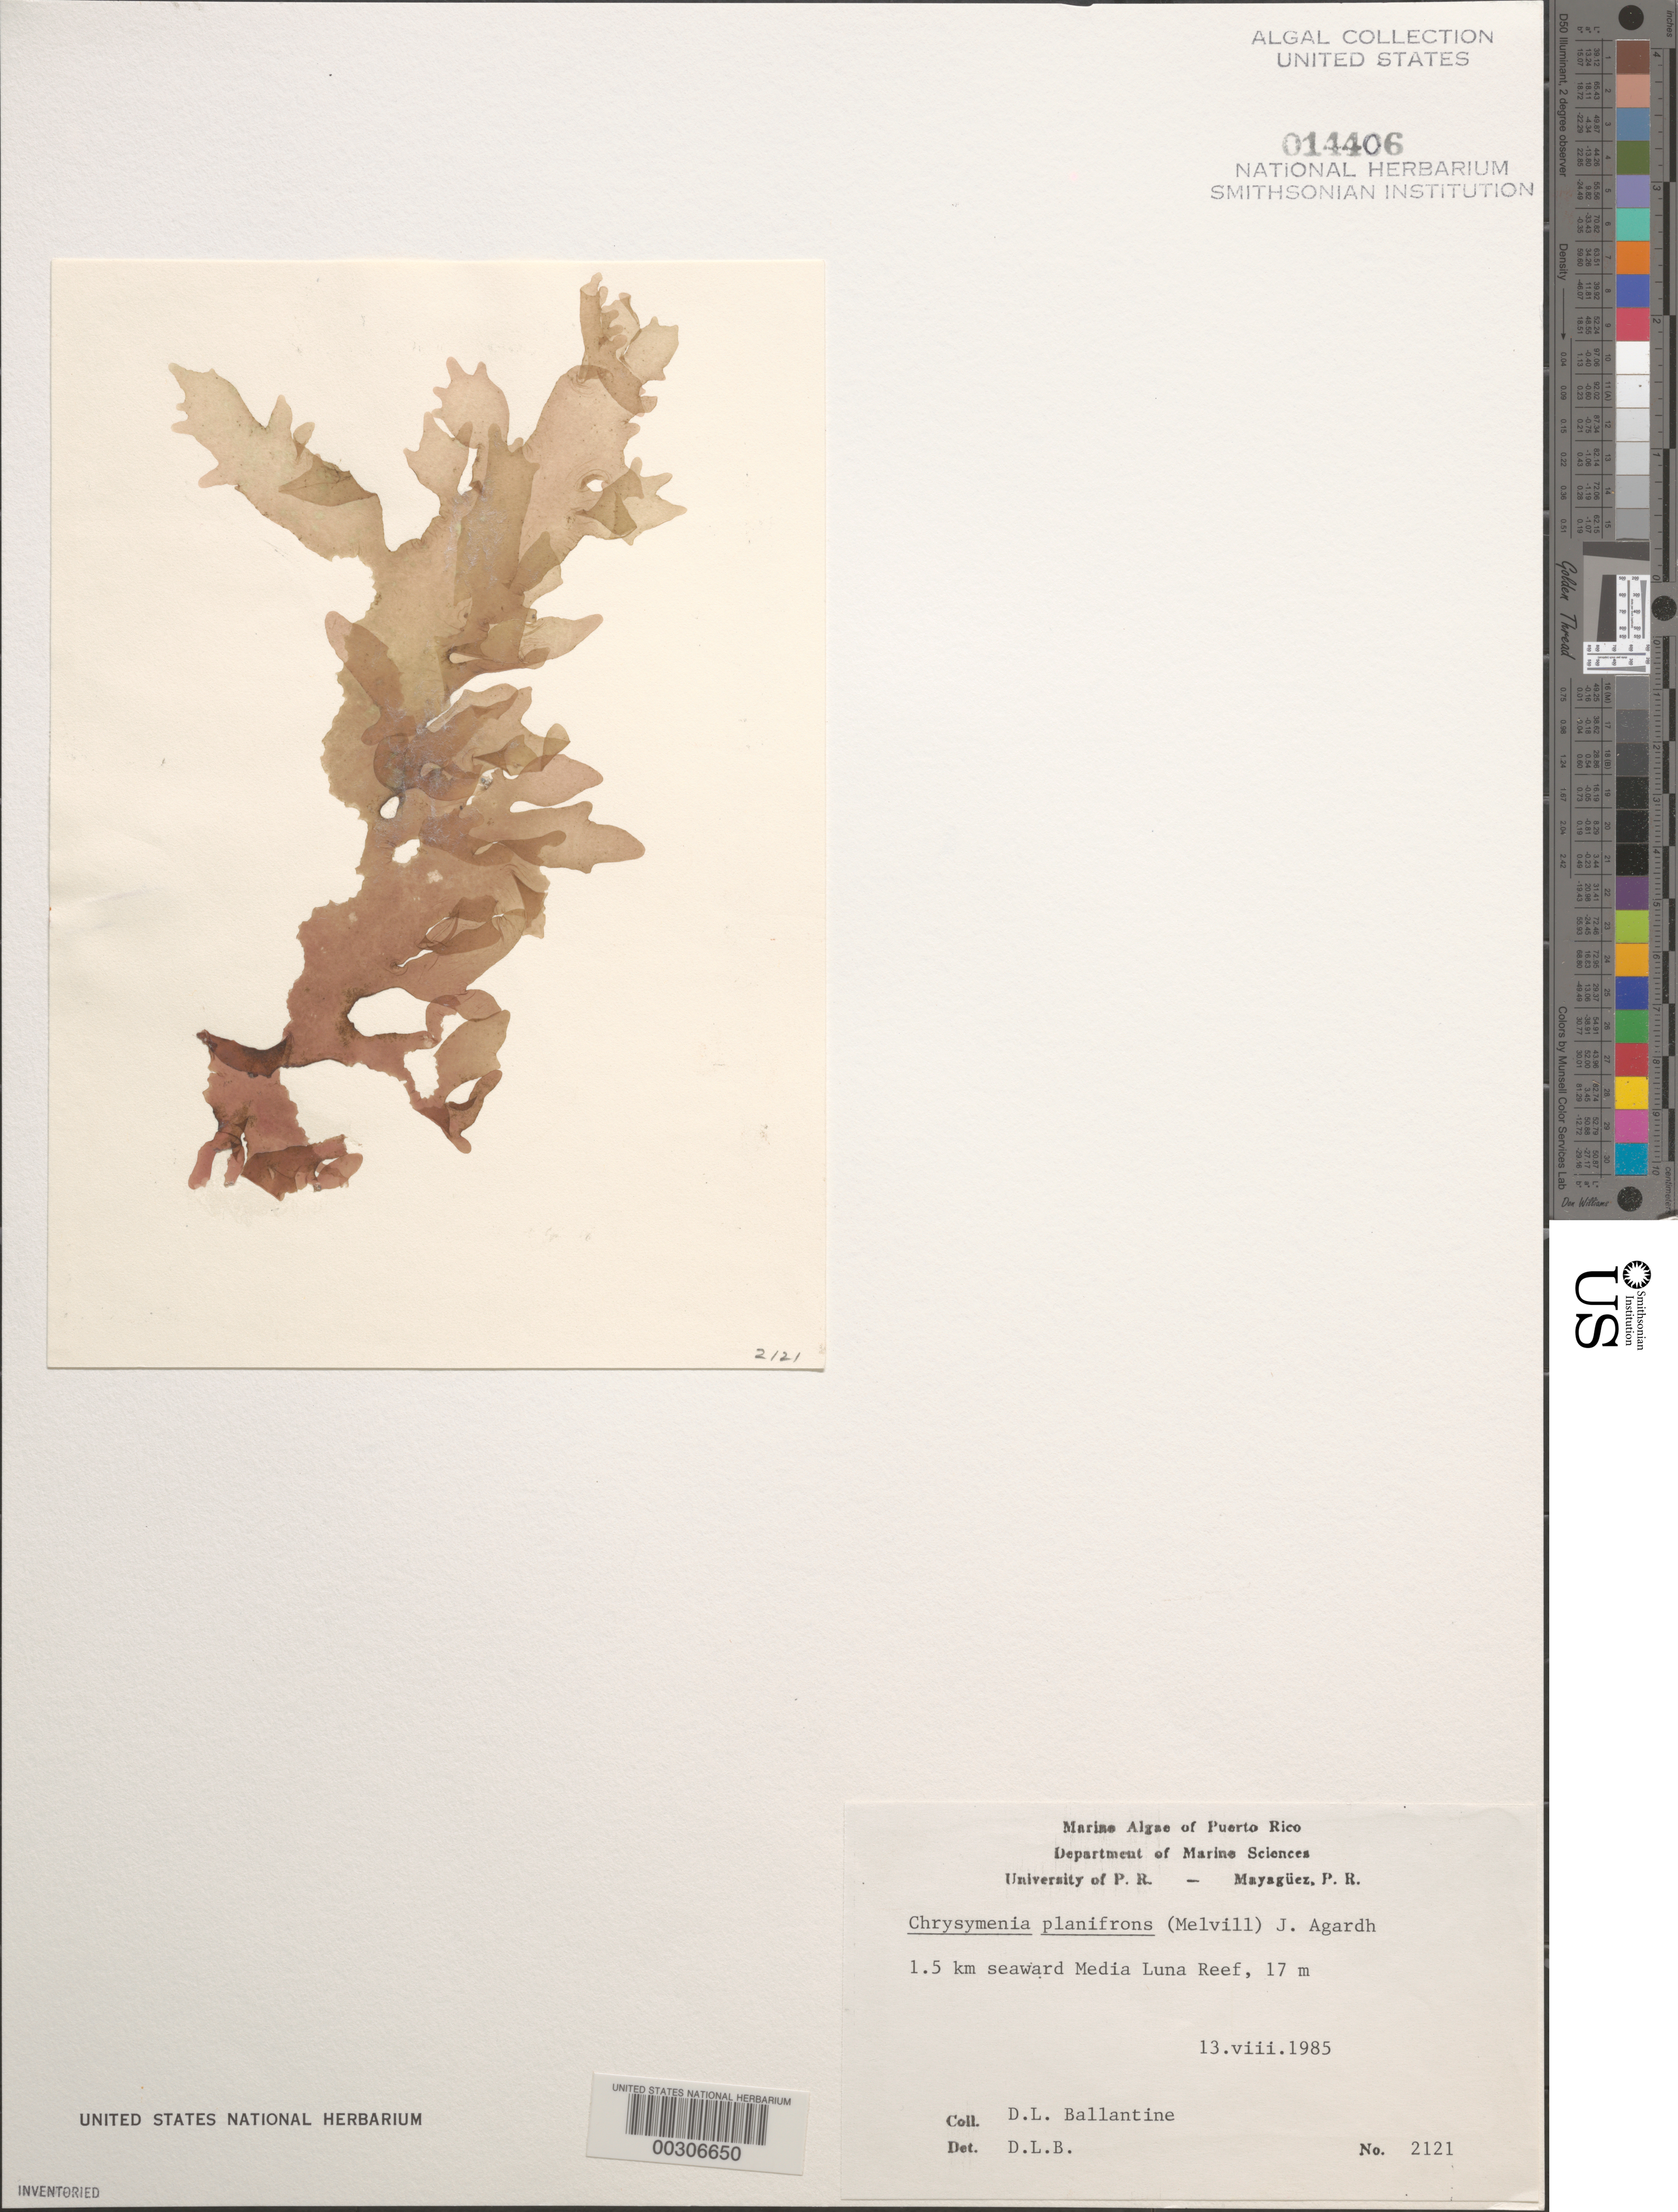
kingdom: Plantae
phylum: Rhodophyta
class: Florideophyceae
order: Rhodymeniales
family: Rhodymeniaceae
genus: Chrysymenia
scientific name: Chrysymenia planifrons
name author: (Melvill) J. Agardh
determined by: Ballantine, D. L.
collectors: D.L. Ballantine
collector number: DLB 2121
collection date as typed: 13 Aug 1985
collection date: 1985-08-13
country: Puerto Rico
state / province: Lajas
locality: Media Luna Reef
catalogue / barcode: US 14406